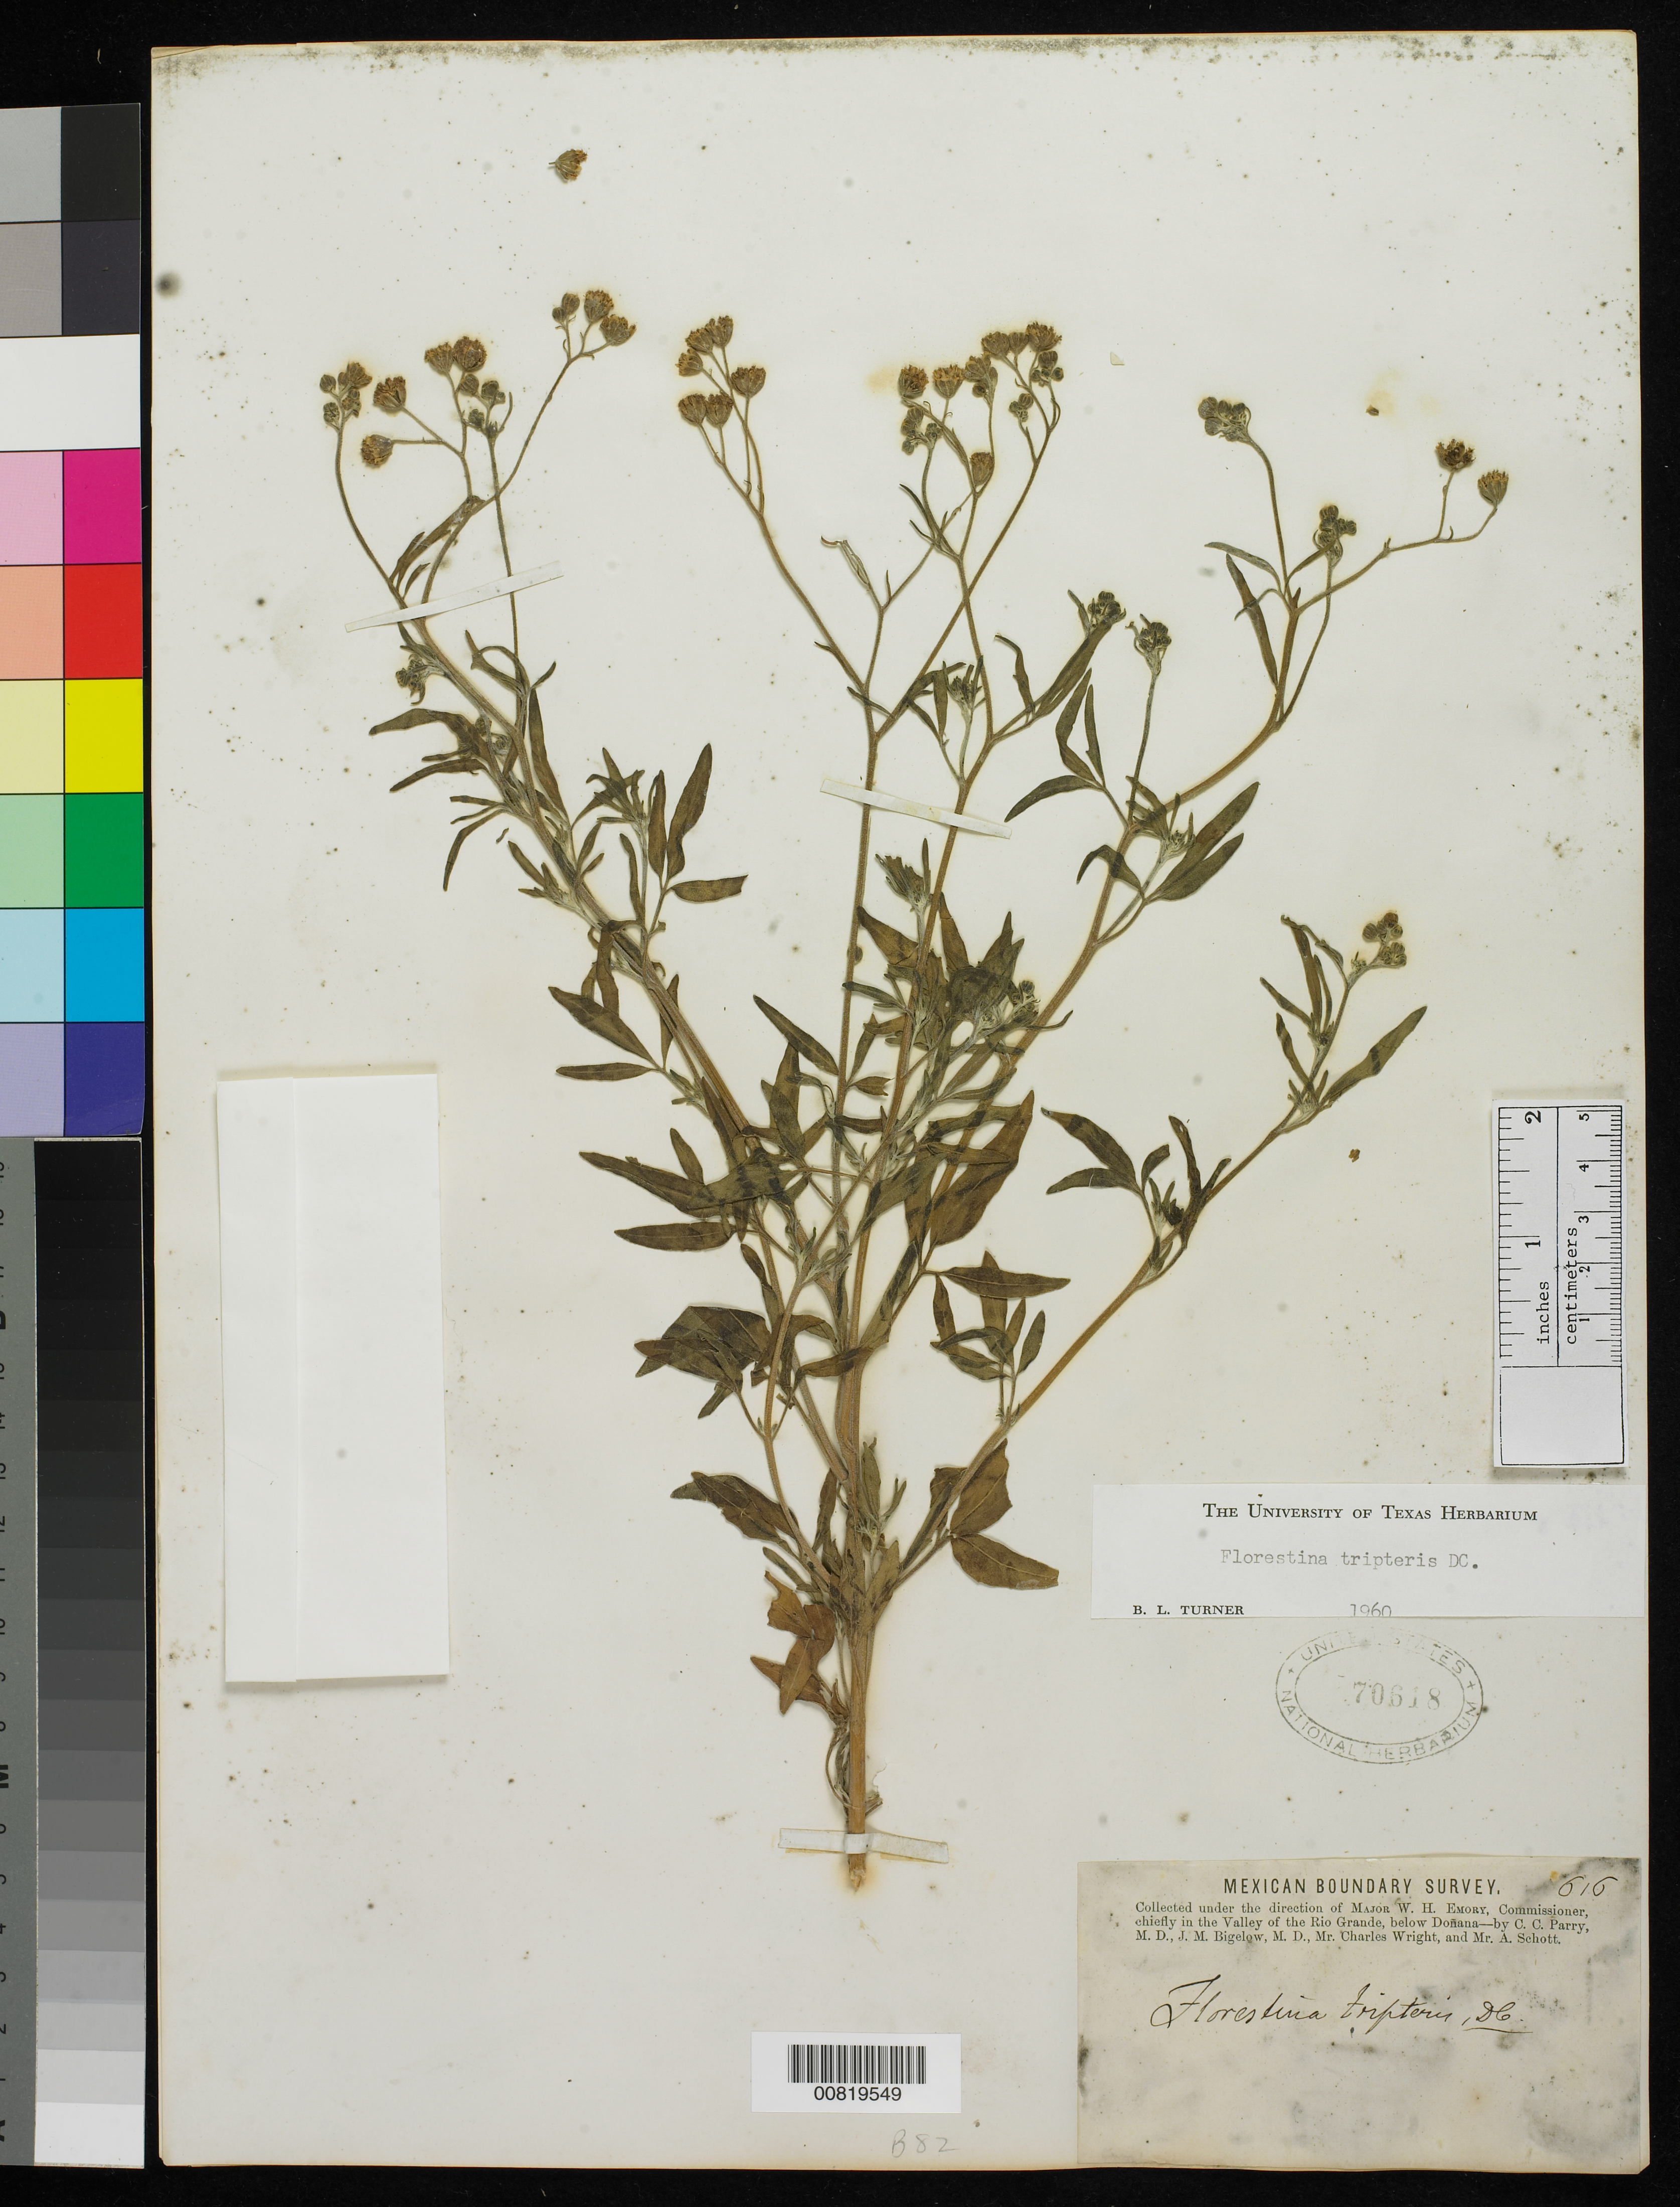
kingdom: Plantae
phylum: Tracheophyta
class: Magnoliopsida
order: Asterales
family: Asteraceae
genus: Florestina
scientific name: Florestina tripteris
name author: DC.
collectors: C. C. Parry, J. M. Bigelow, C. Wright & A. C. V. Schott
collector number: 616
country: United States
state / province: New Mexico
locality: Valley of the Rio Grande, below Doñana, New Mexico.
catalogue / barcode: US 70618